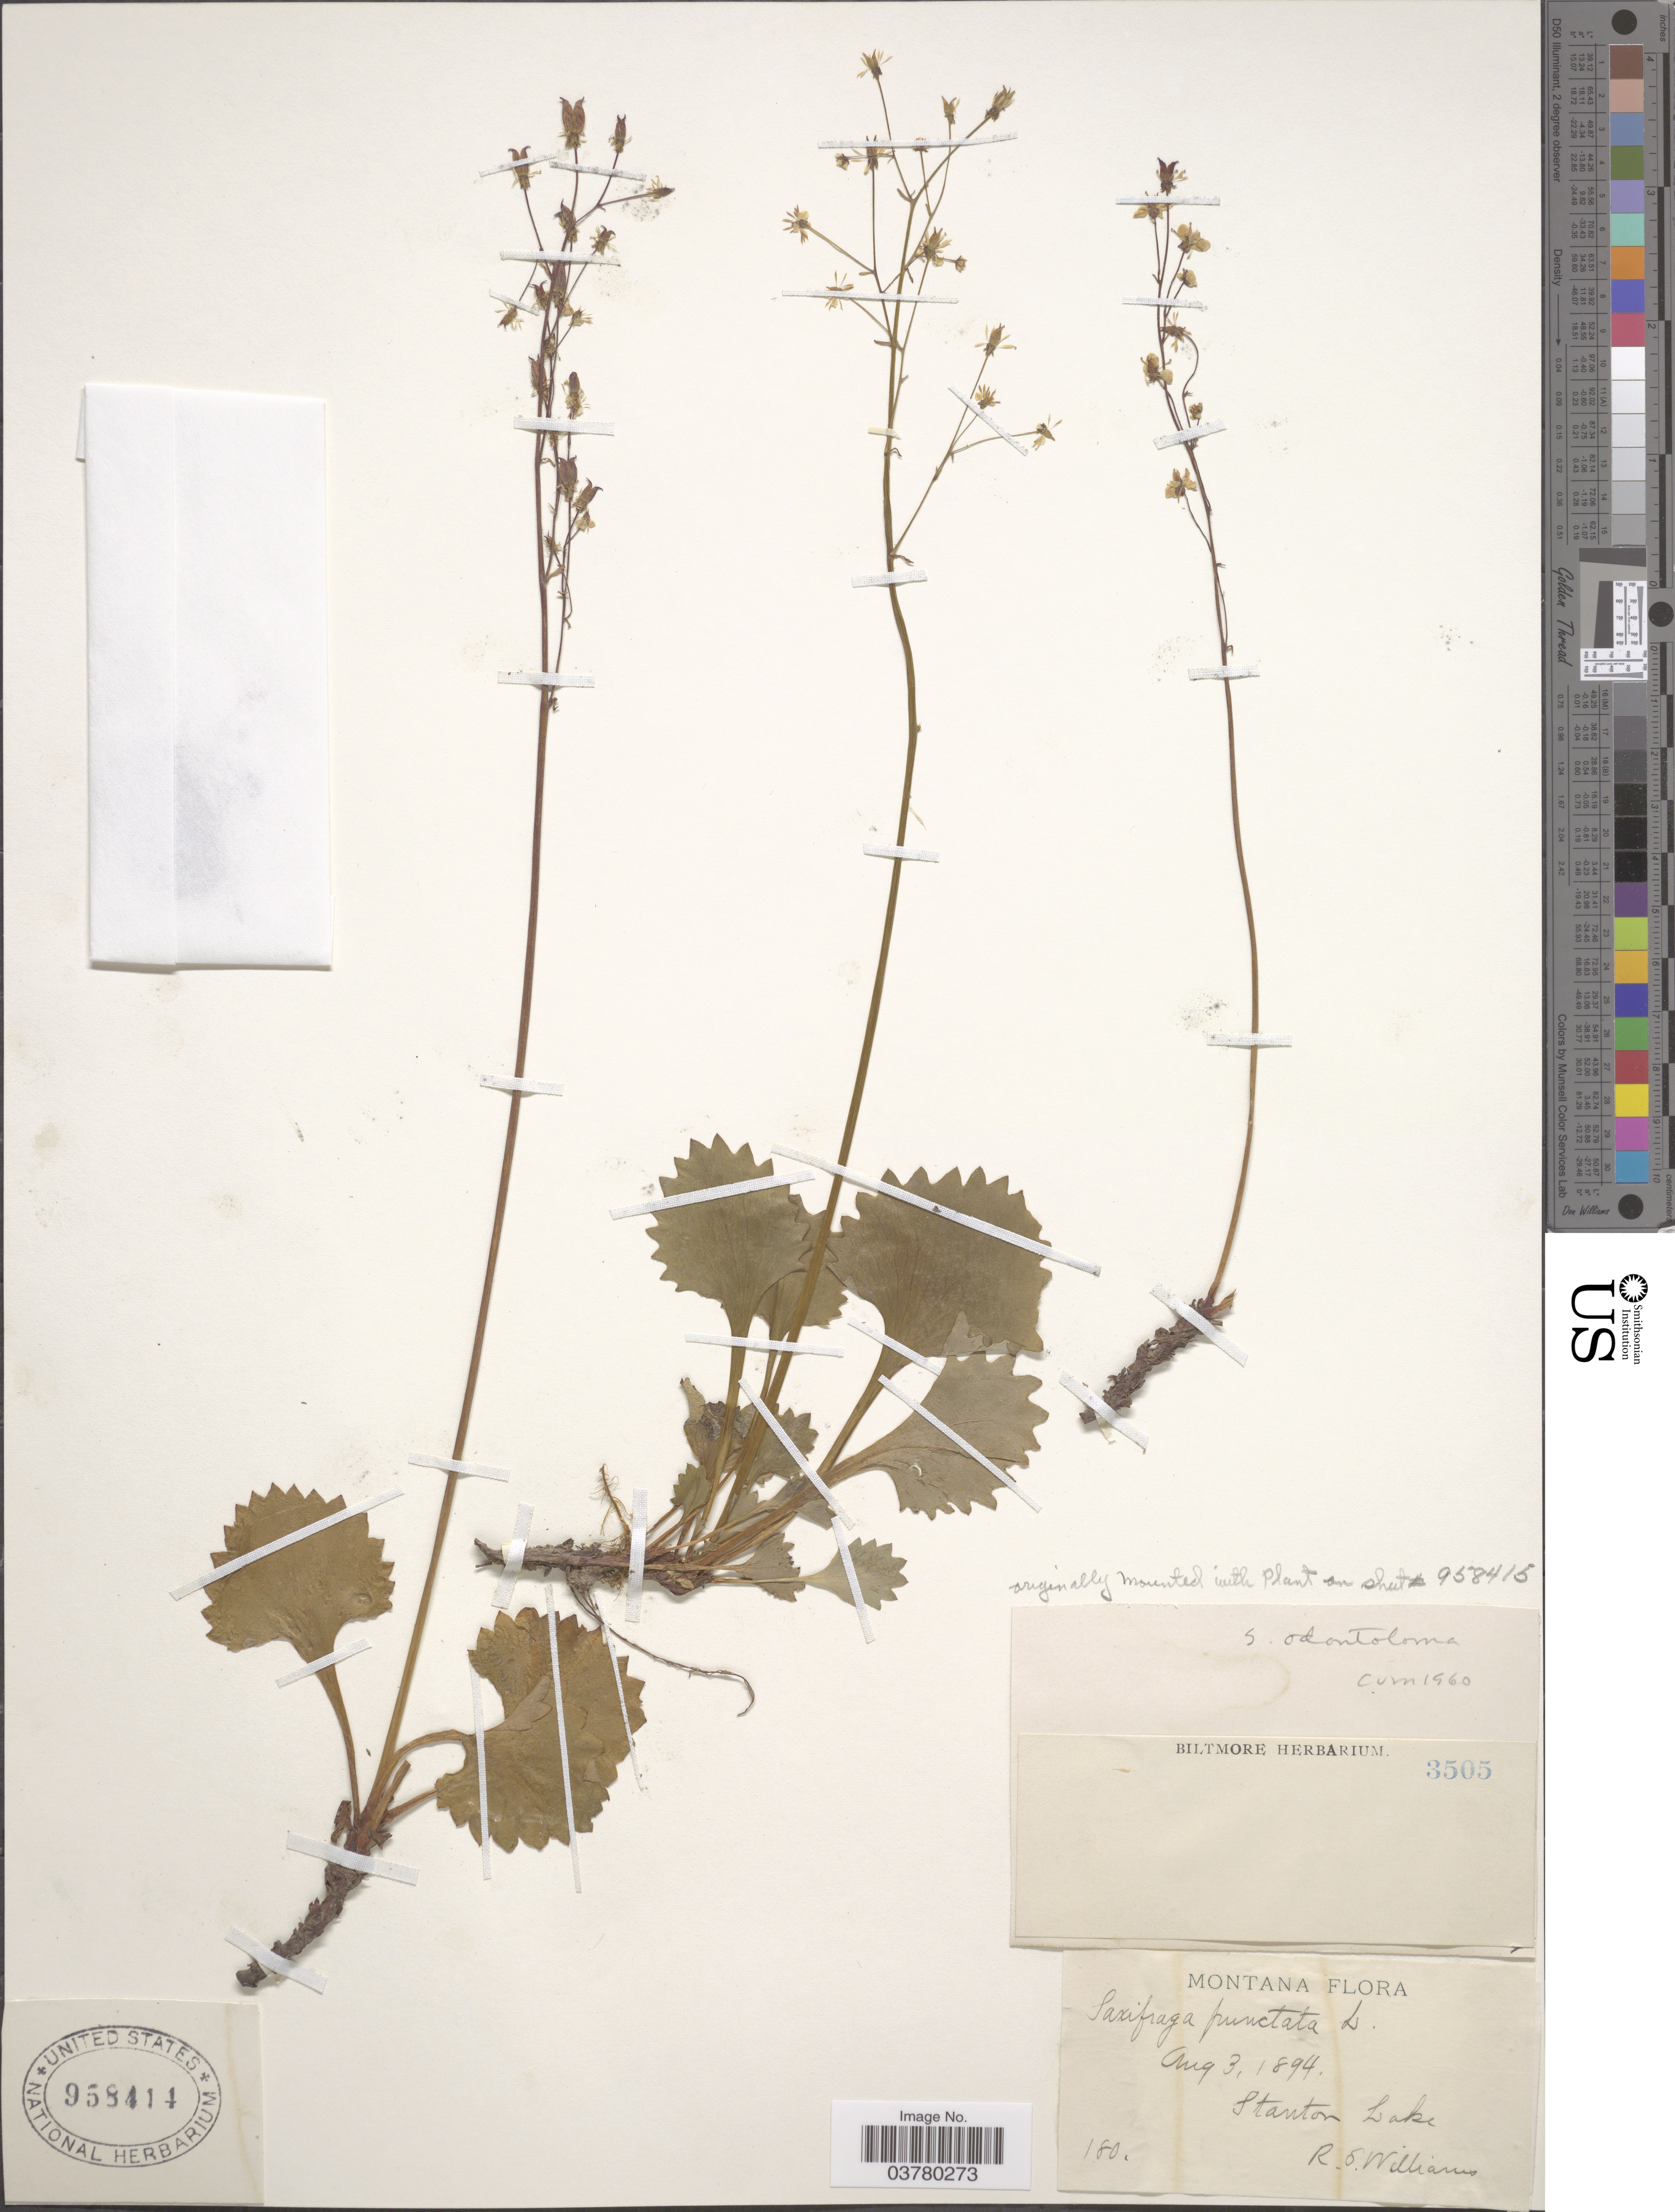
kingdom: Plantae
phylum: Tracheophyta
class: Magnoliopsida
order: Saxifragales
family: Saxifragaceae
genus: Micranthes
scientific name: Micranthes odontoloma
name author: (Piper) A. Heller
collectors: R. S. Williams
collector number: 180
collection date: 1894-08-03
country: United States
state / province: Montana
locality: Stanton Lake.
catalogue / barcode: US 958414